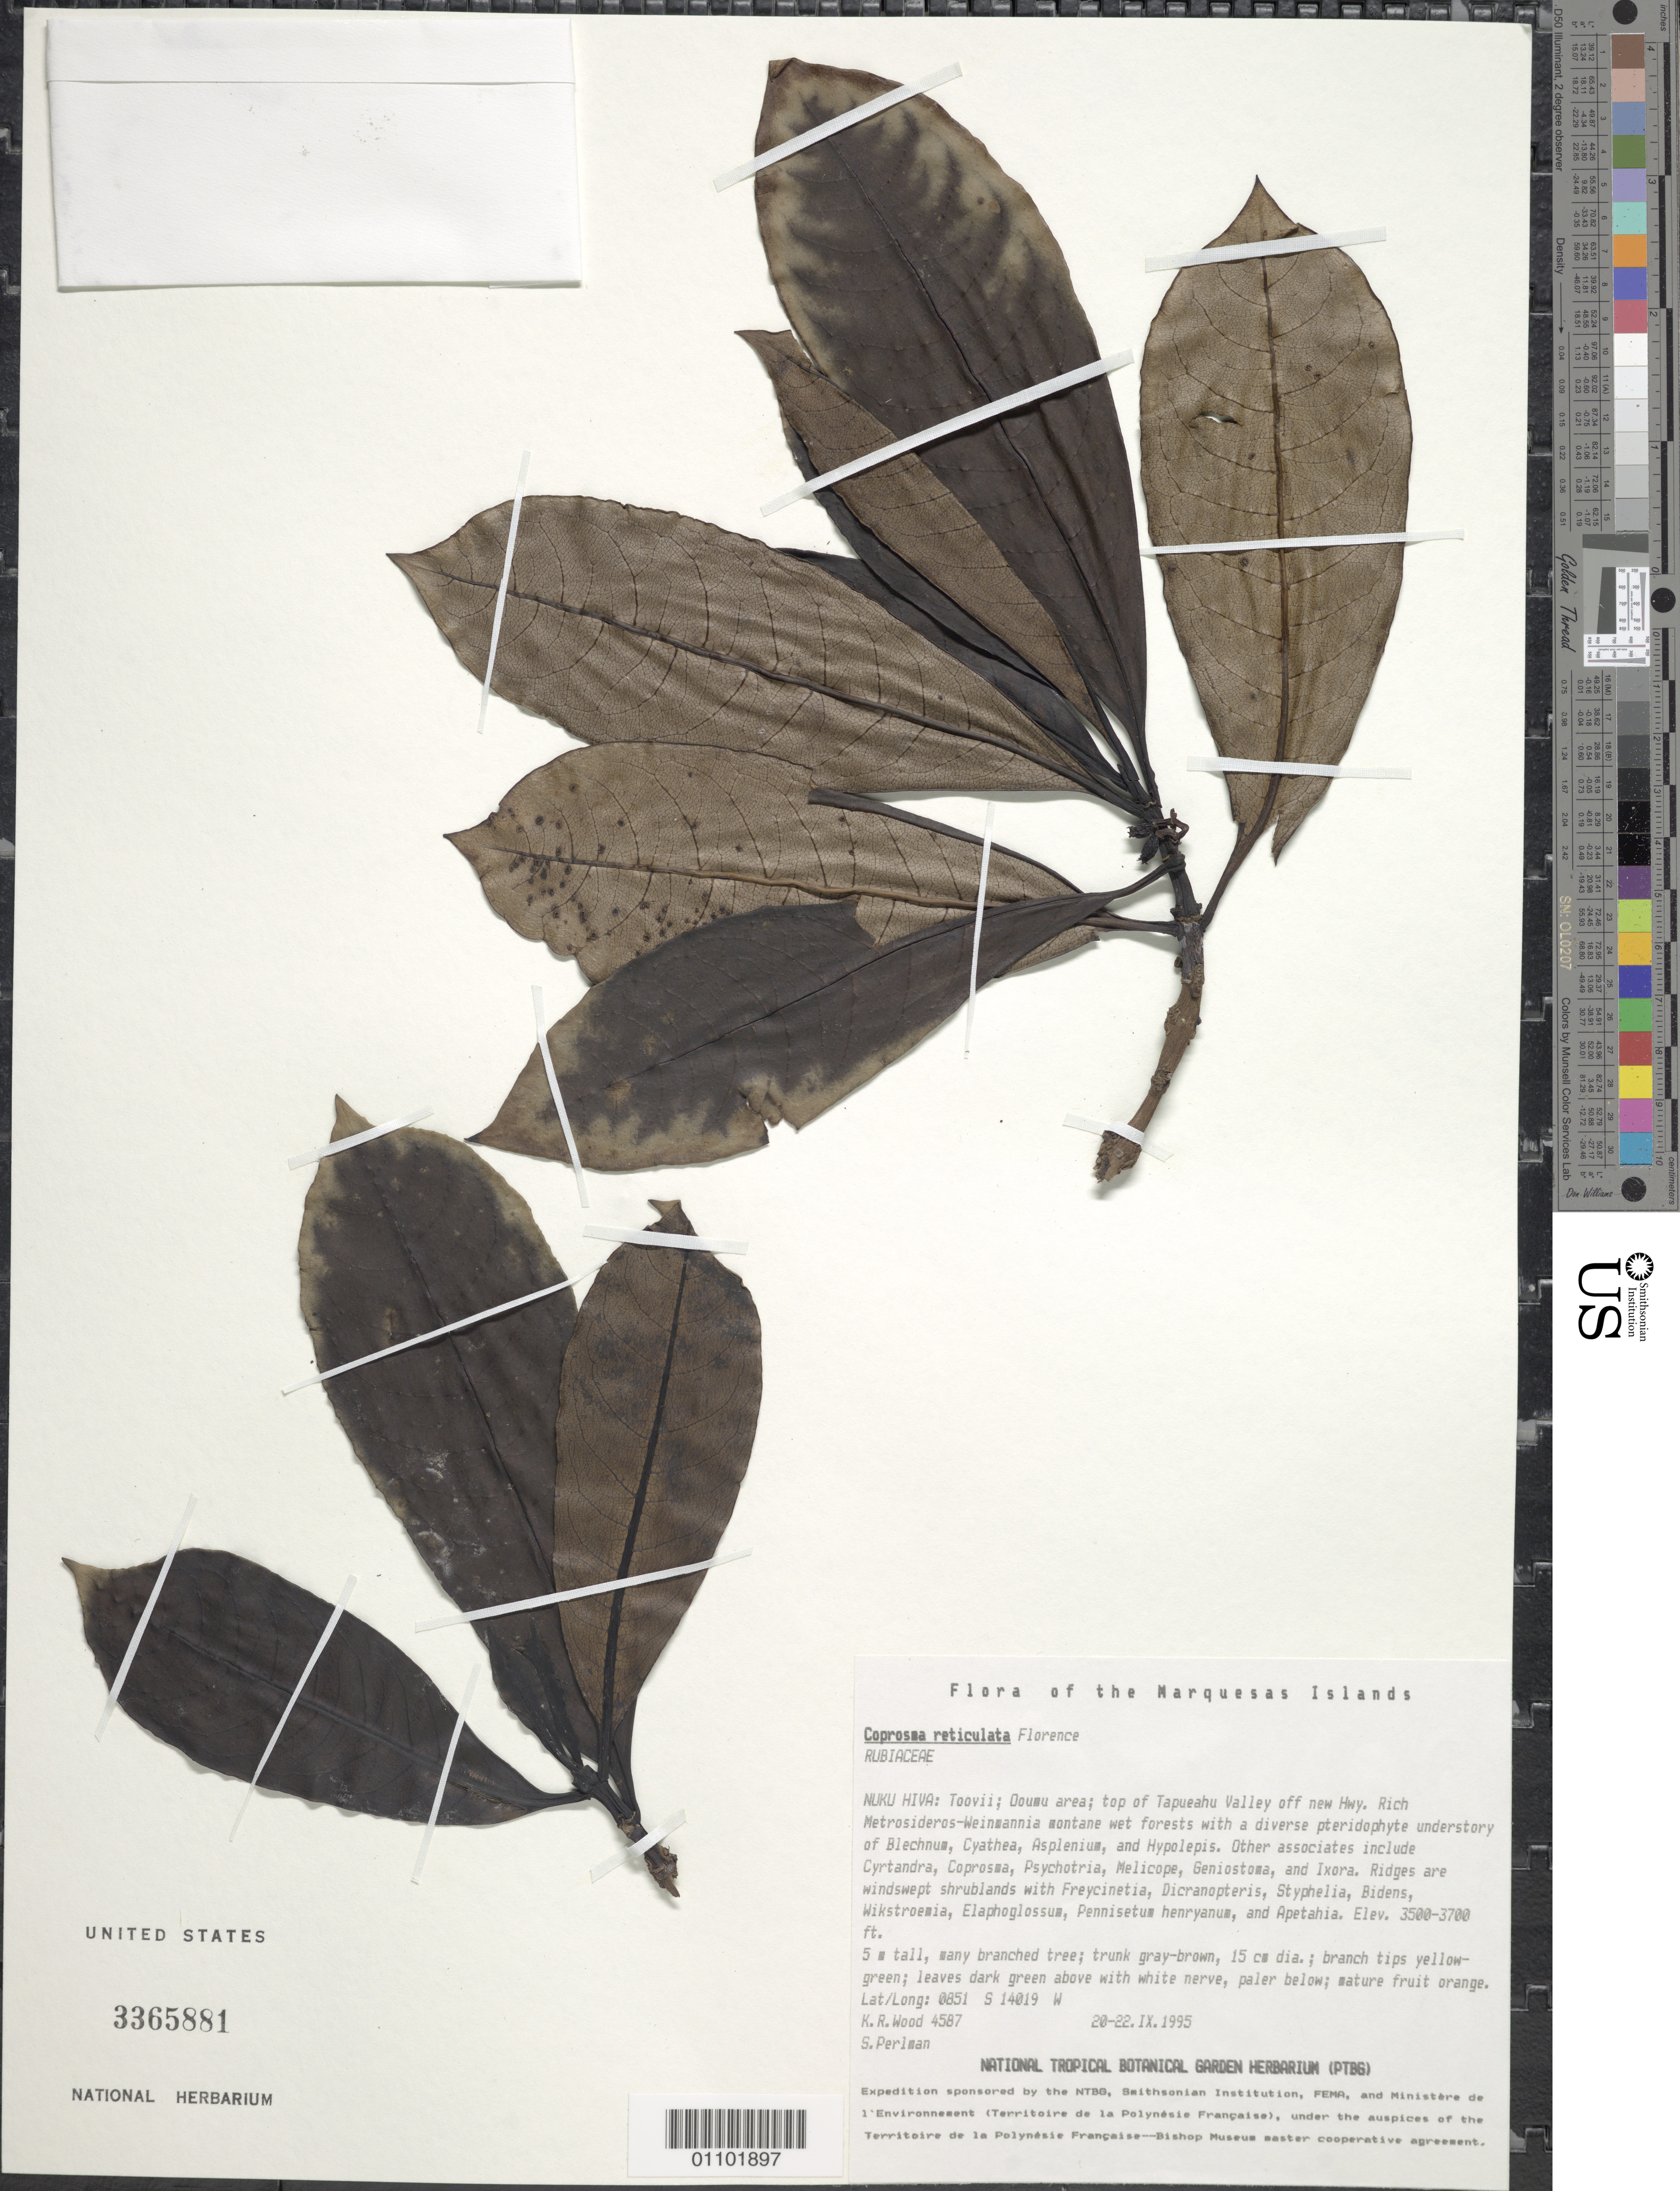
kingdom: Plantae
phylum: Tracheophyta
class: Magnoliopsida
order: Gentianales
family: Rubiaceae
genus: Coprosma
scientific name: Coprosma reticulata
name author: J. Florence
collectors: K. R. Wood & S. P. Perlman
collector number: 4587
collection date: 1995-09-20/1995-09-22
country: French Polynesia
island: Nuku Hiva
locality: Toovii, Ooumu area, top of Tapueahu Valley off new hwy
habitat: rich Metrosideros-Weinmannia montane wet forests w/ diverse pteridophyte understory (Blechnum, Cyathea, Asplenium, Hypolepis)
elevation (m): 1067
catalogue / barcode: US 3365881